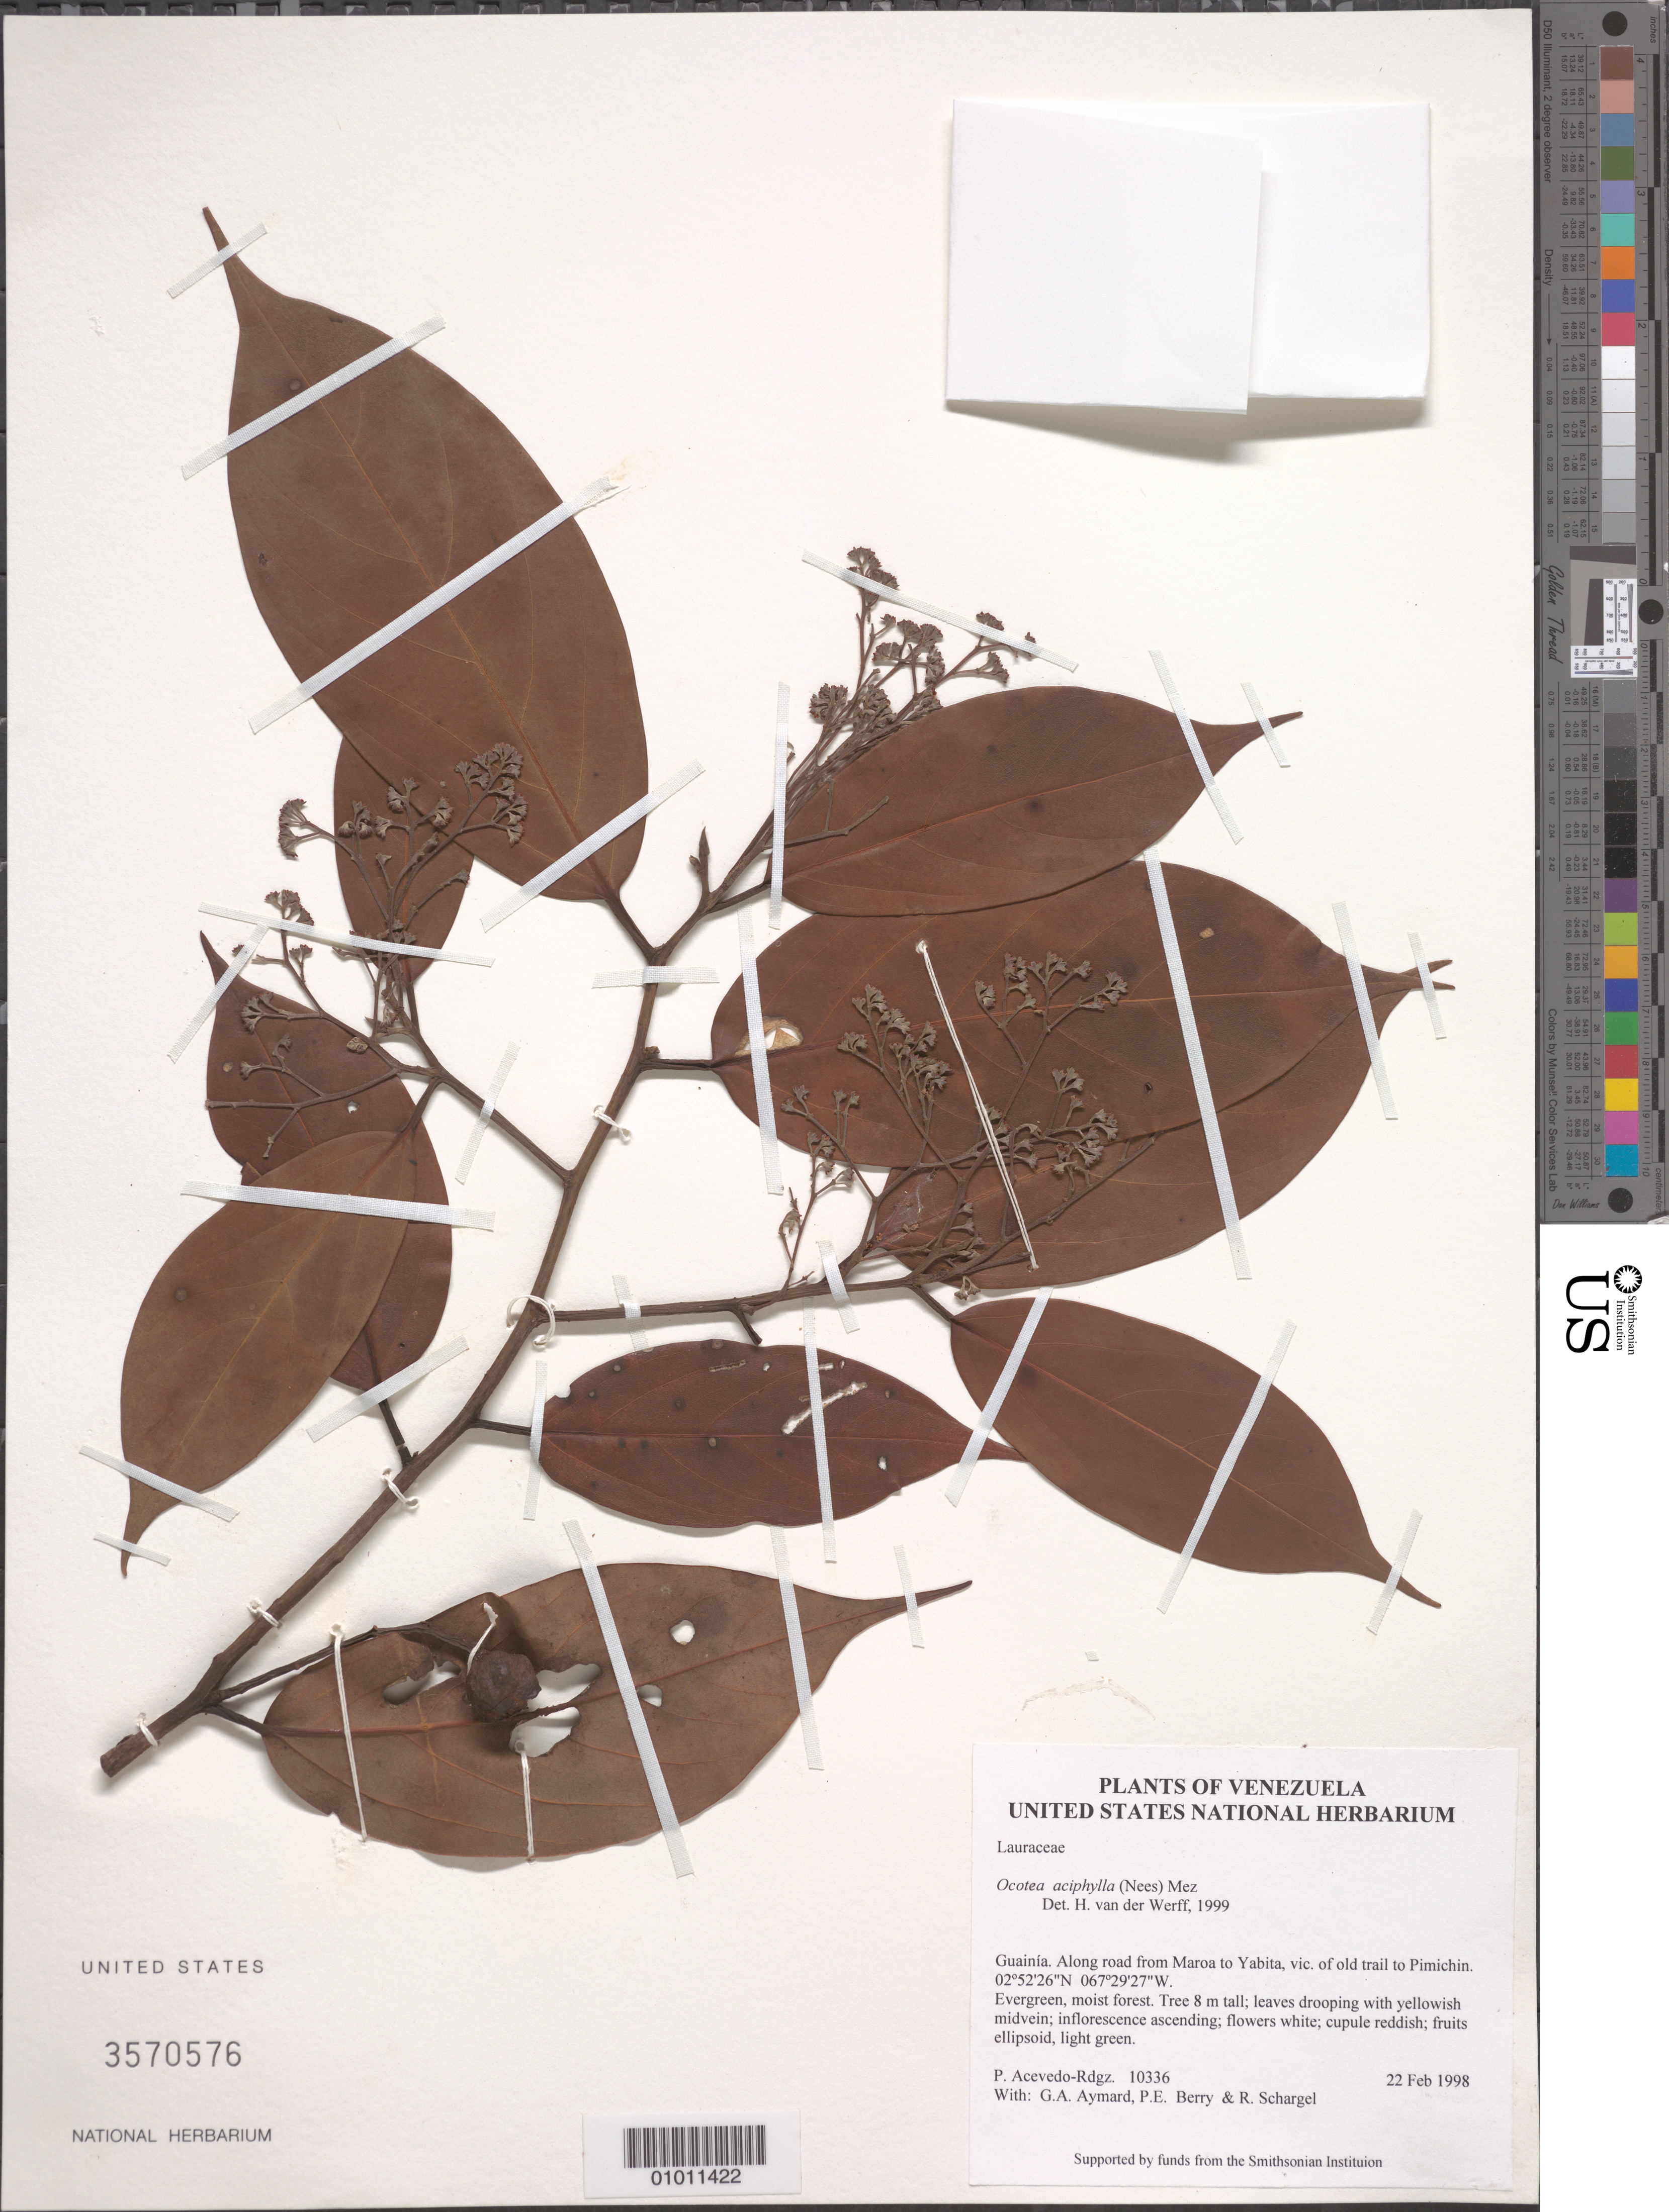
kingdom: Plantae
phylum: Tracheophyta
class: Magnoliopsida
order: Laurales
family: Lauraceae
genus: Ocotea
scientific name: Ocotea aciphylla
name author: (Nees & Mart.) Mez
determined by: van der Werff, H., (MO), Missouri Botanical Garden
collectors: P. Acevedo-Rodr., G. A. Aymard, P. E. Berry & R. Schargel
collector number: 10336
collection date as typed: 22 Feb 1998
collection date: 1998-02-22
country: Venezuela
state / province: Amazonas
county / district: Maroa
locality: Along road from Maroa to Yabita, vic. of old trail to Pimichin.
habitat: Evergreen, moist forest.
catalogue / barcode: US 3570576